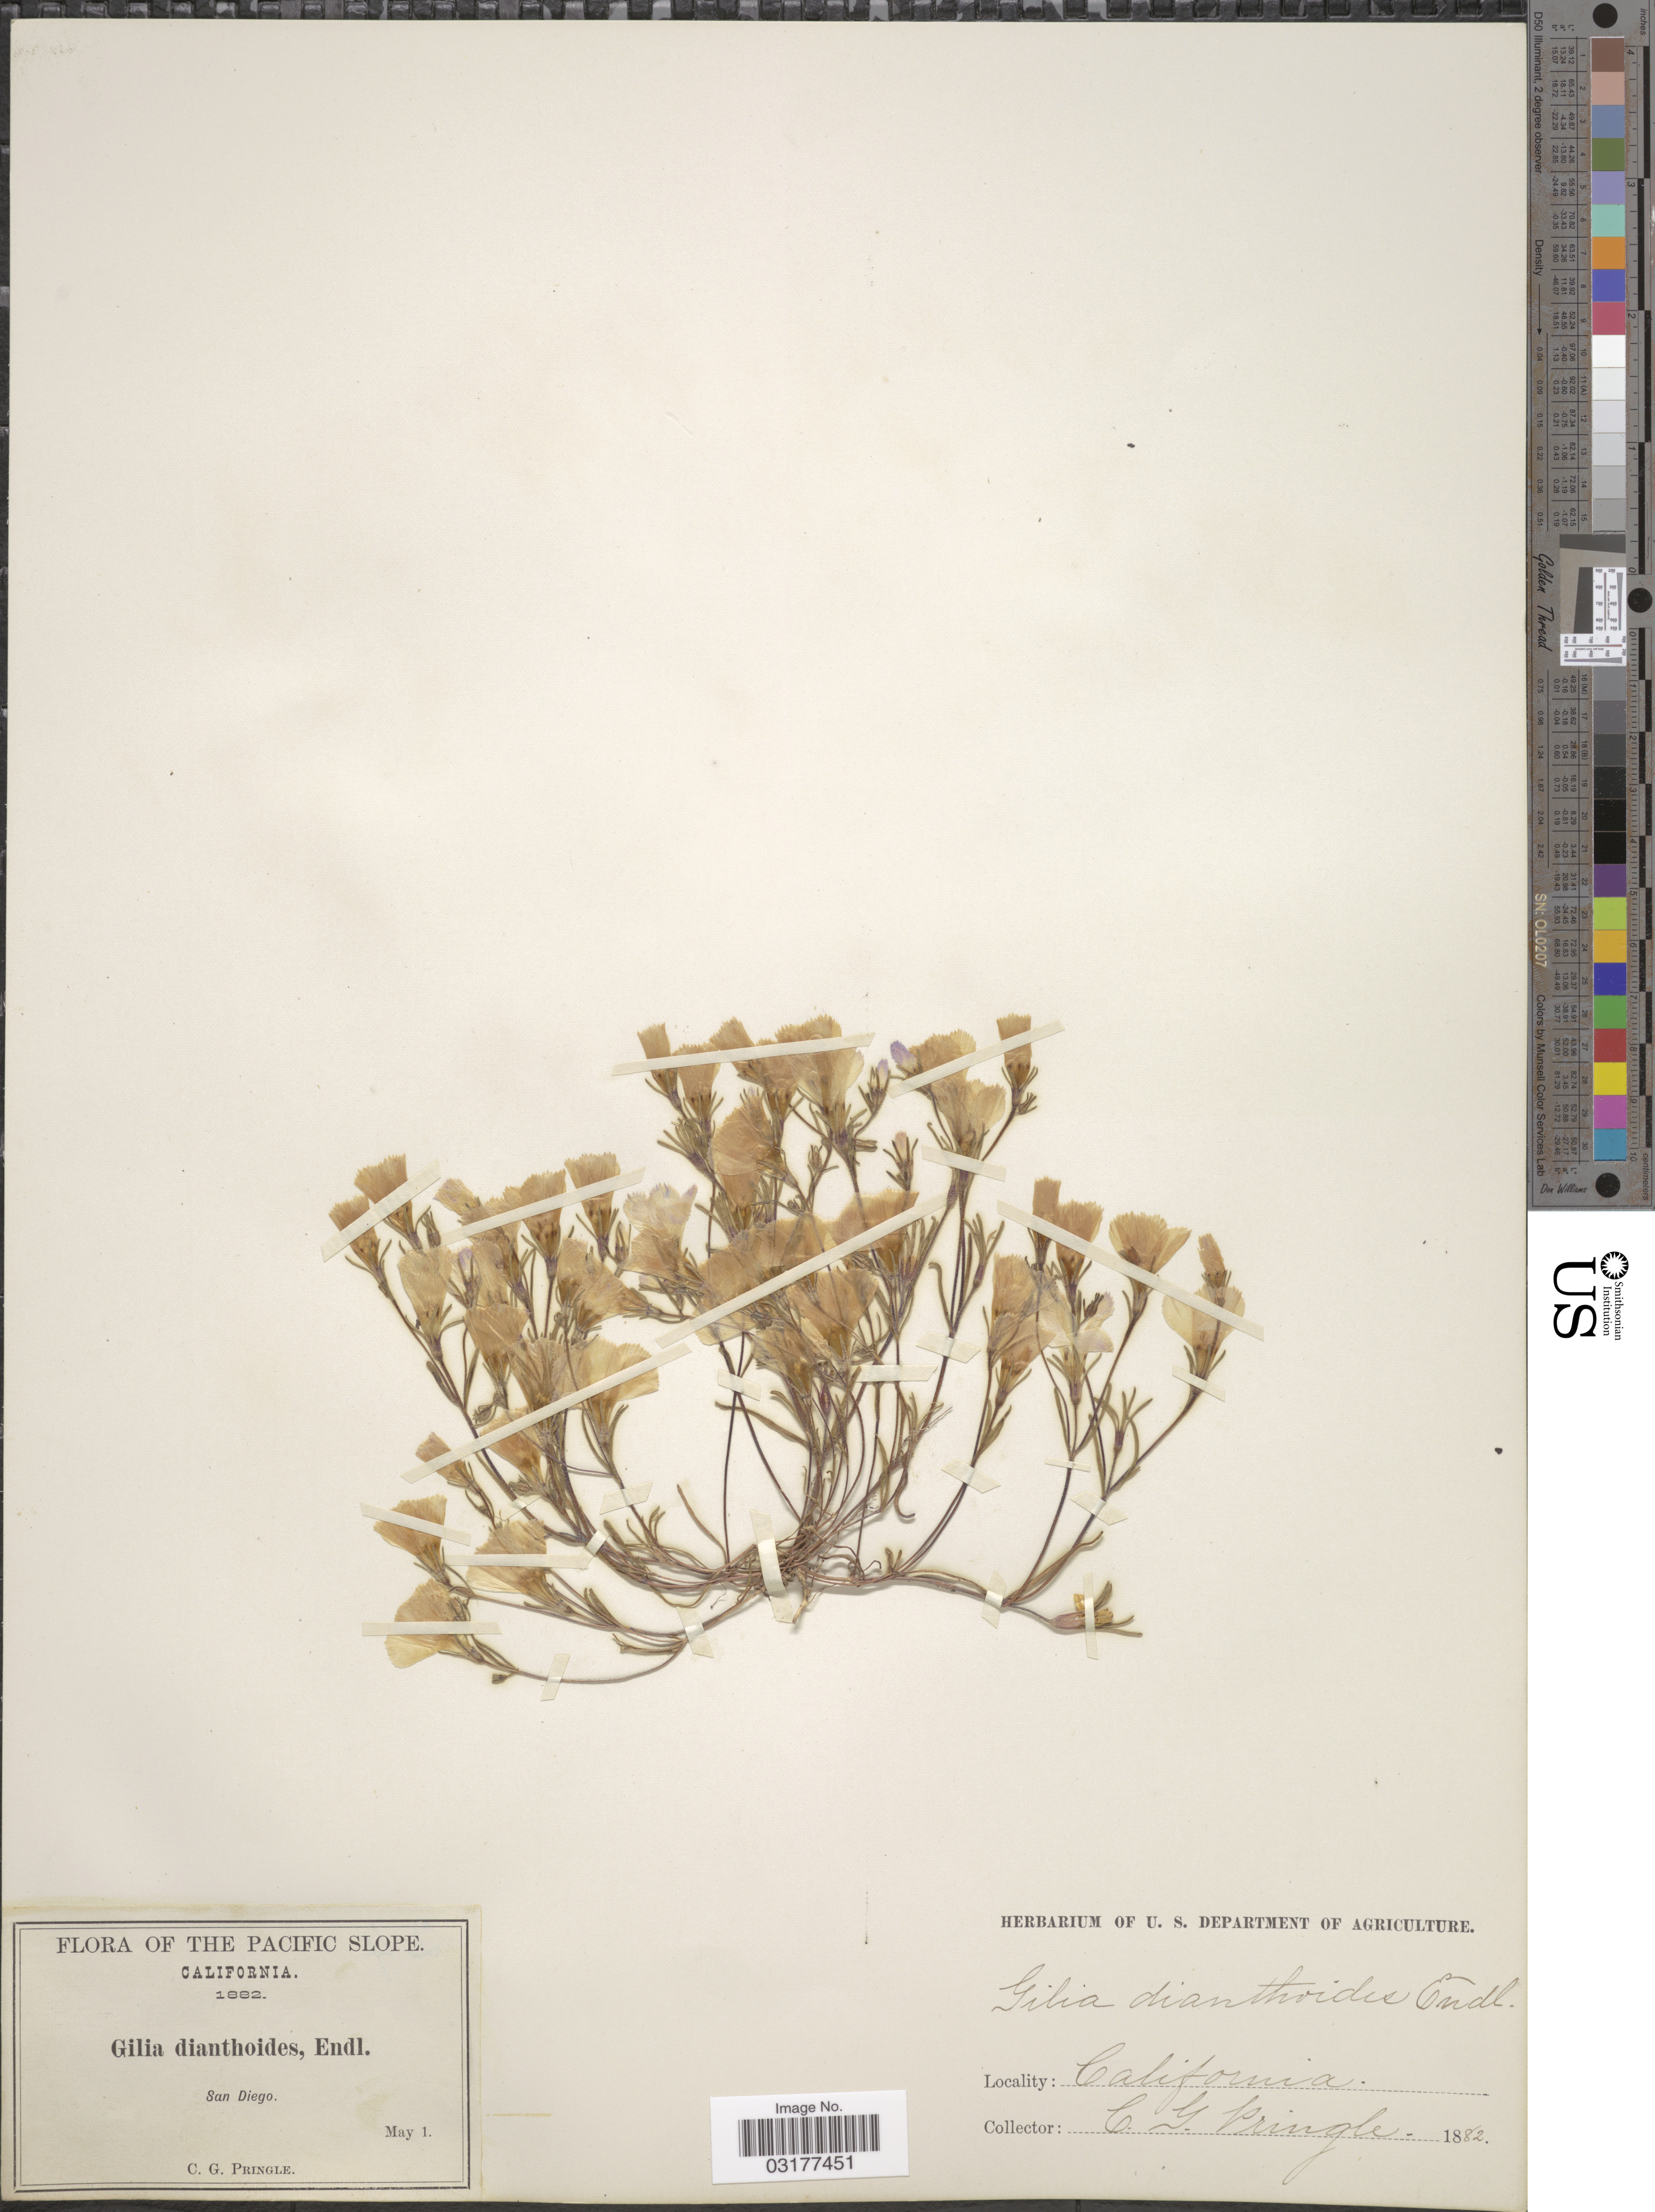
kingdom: Plantae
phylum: Tracheophyta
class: Magnoliopsida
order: Ericales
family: Polemoniaceae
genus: Linanthus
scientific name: Linanthus dianthiflorus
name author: (Benth.) Greene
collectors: C. G. Pringle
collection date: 1882-05-01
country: United States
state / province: California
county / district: San Diego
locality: The Pacific Slope. San Diego.